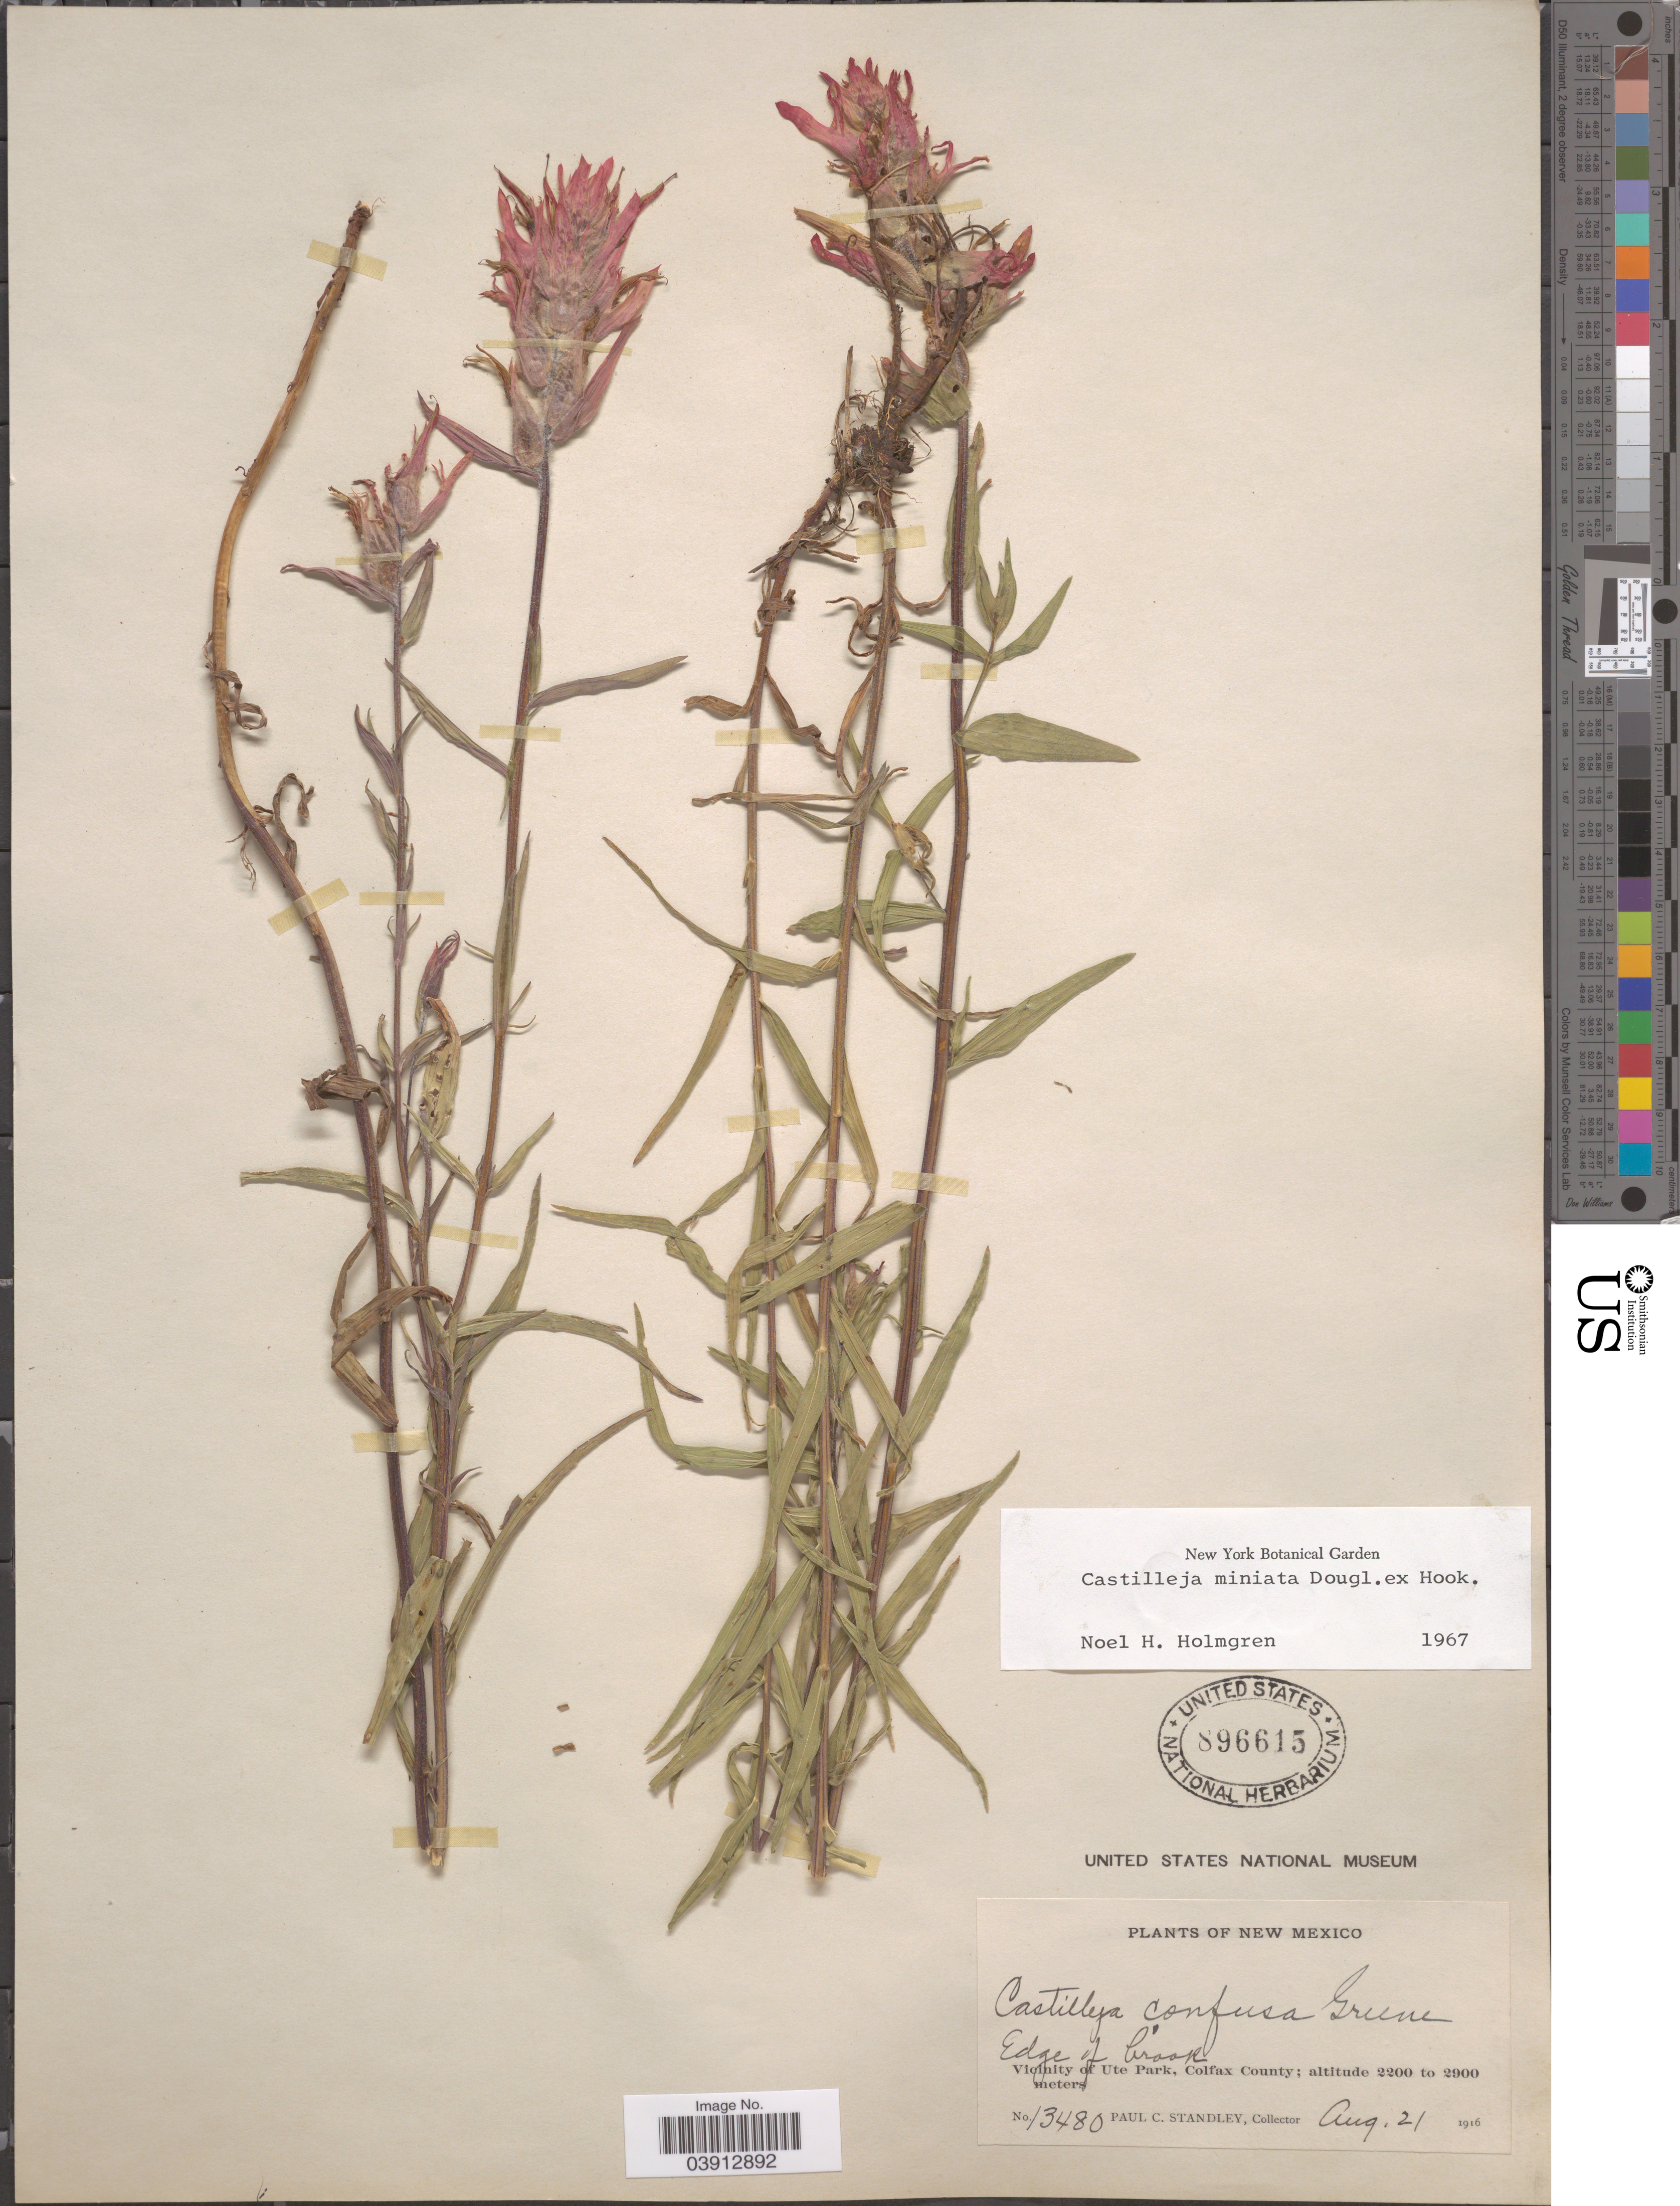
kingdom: Plantae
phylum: Tracheophyta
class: Magnoliopsida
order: Lamiales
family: Orobanchaceae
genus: Castilleja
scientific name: Castilleja miniata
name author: Douglas ex Hook.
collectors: P. C. Standley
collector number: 13480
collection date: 1916-08-21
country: United States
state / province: New Mexico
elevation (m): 2200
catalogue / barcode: US 896615